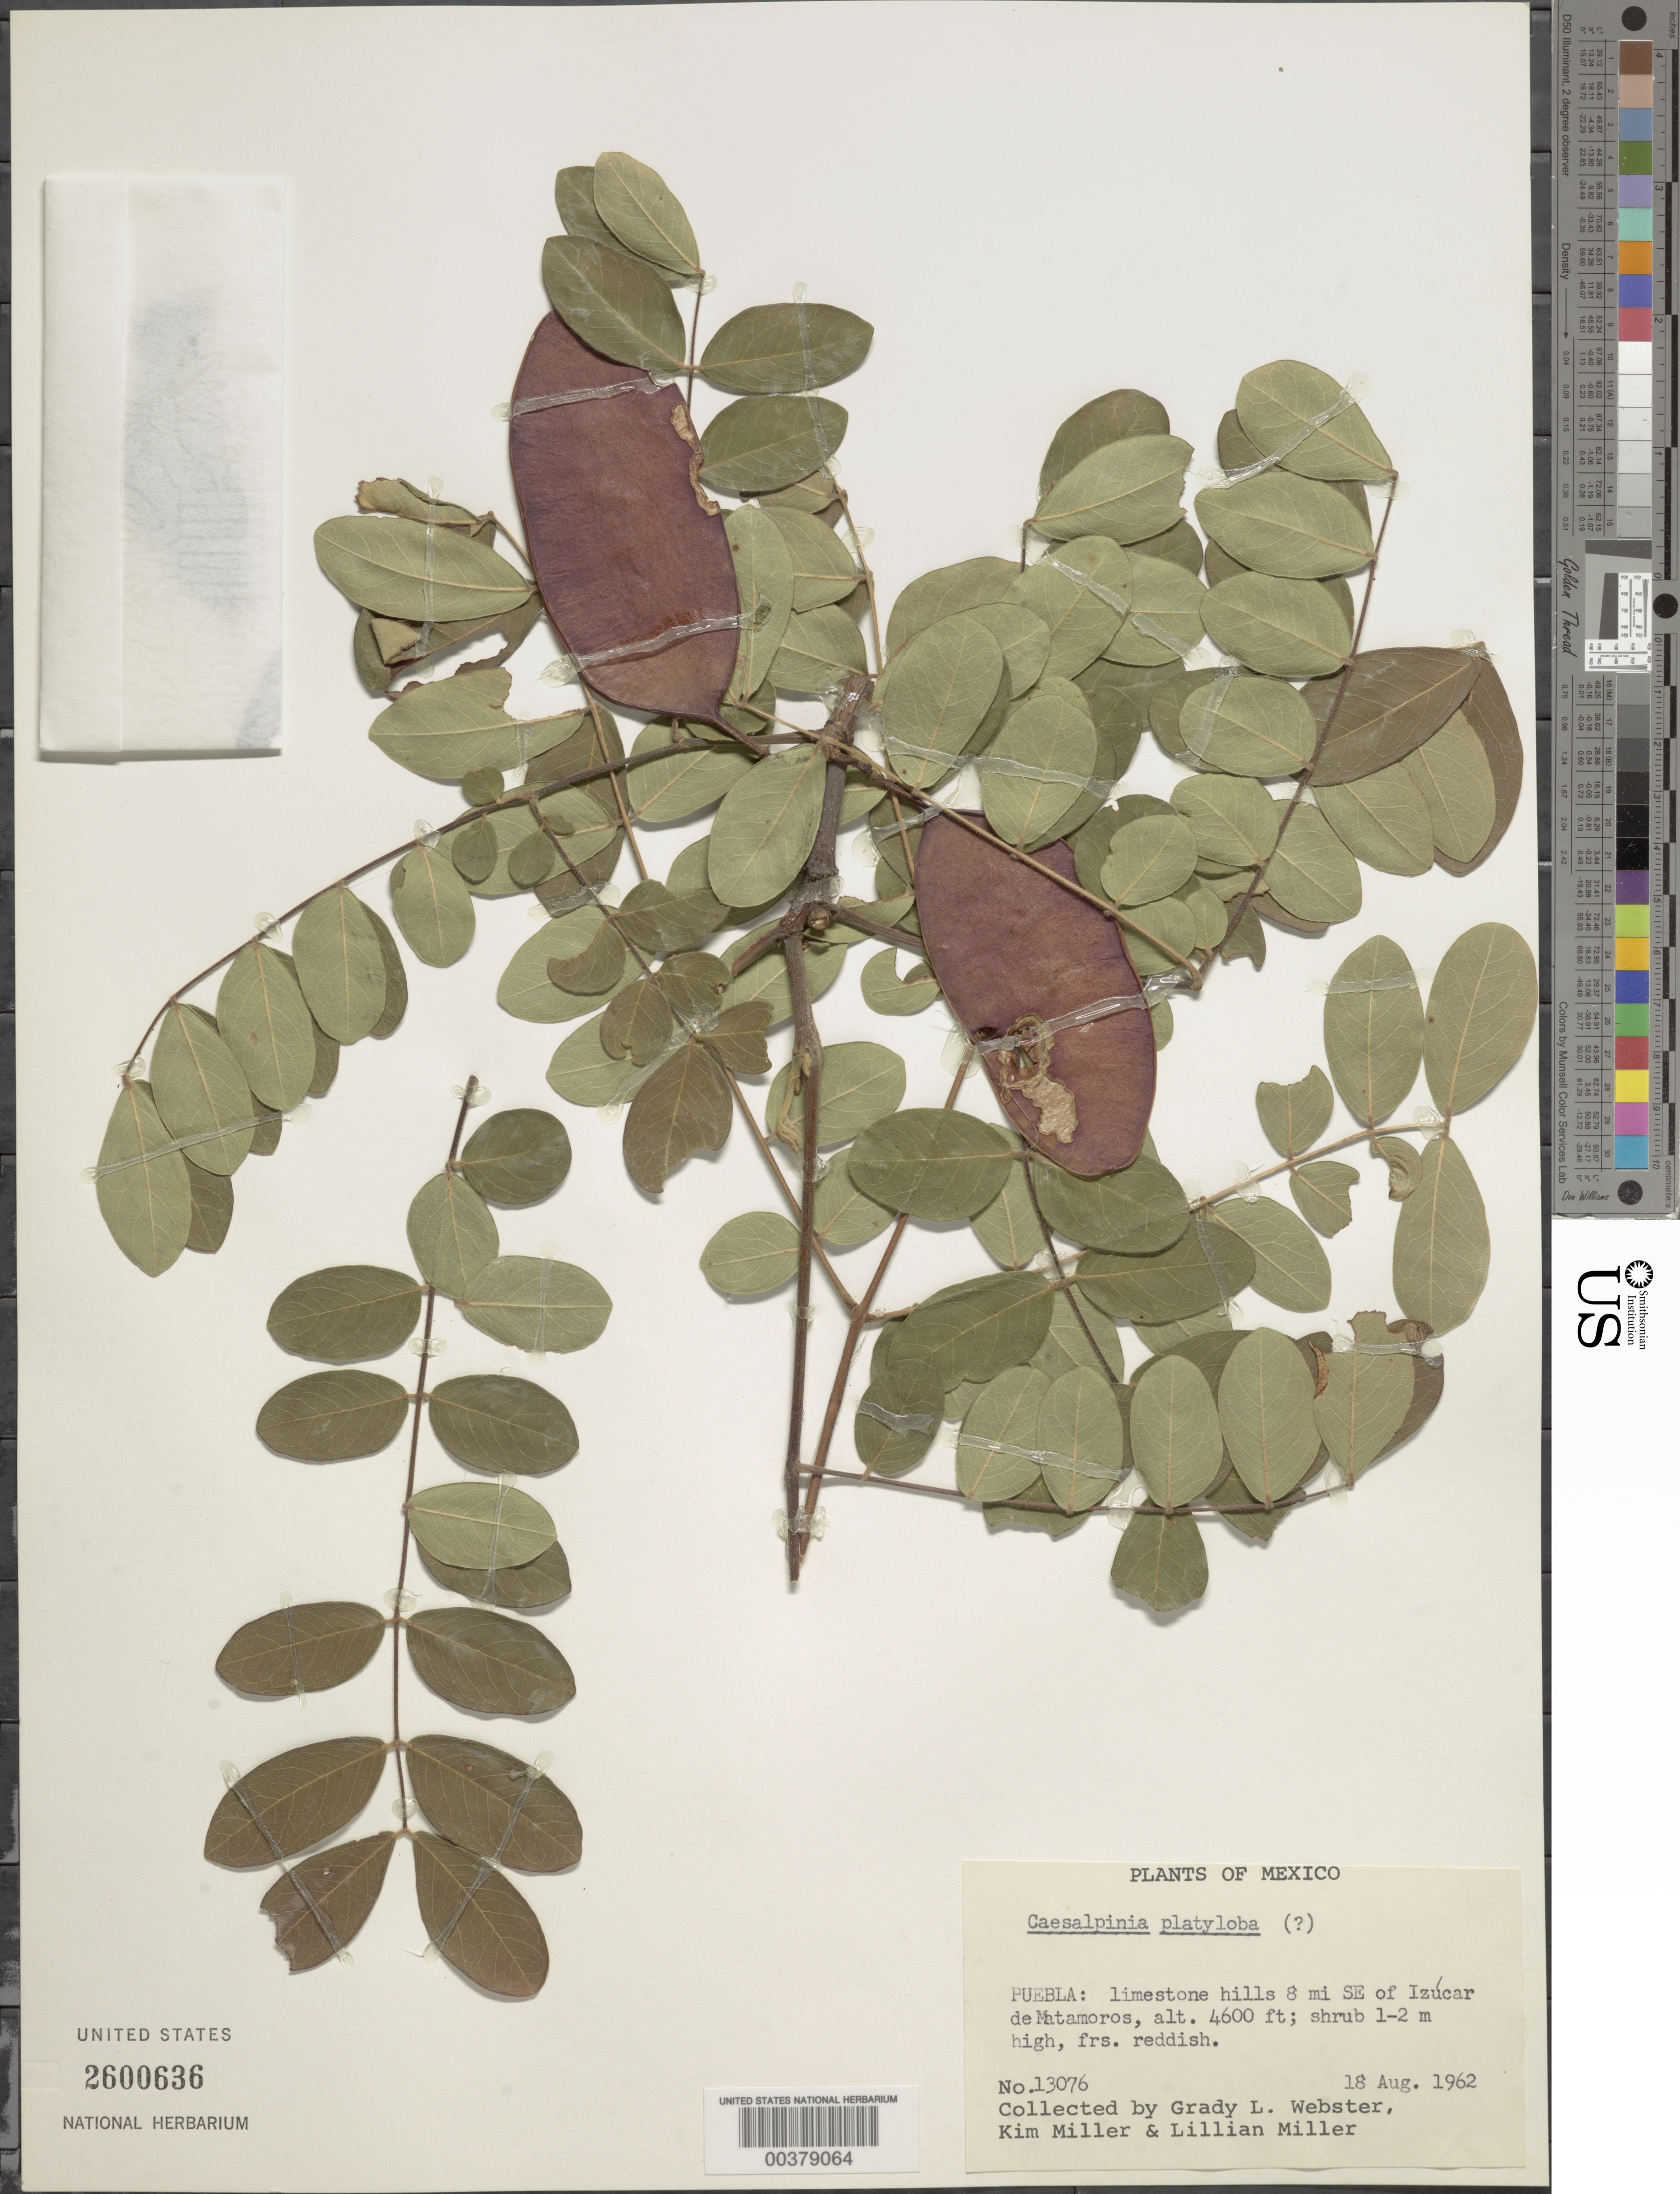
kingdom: Plantae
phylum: Tracheophyta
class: Magnoliopsida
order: Fabales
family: Fabaceae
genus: Coulteria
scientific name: Coulteria platyloba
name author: (S. Watson) N. Zamora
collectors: G. L. Webster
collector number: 13076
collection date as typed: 18 Aug 1962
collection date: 1962-08-18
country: Mexico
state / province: Puebla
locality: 8 mi SE of Izucar de Matamoros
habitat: Limestone hills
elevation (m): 1402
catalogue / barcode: US 2600636